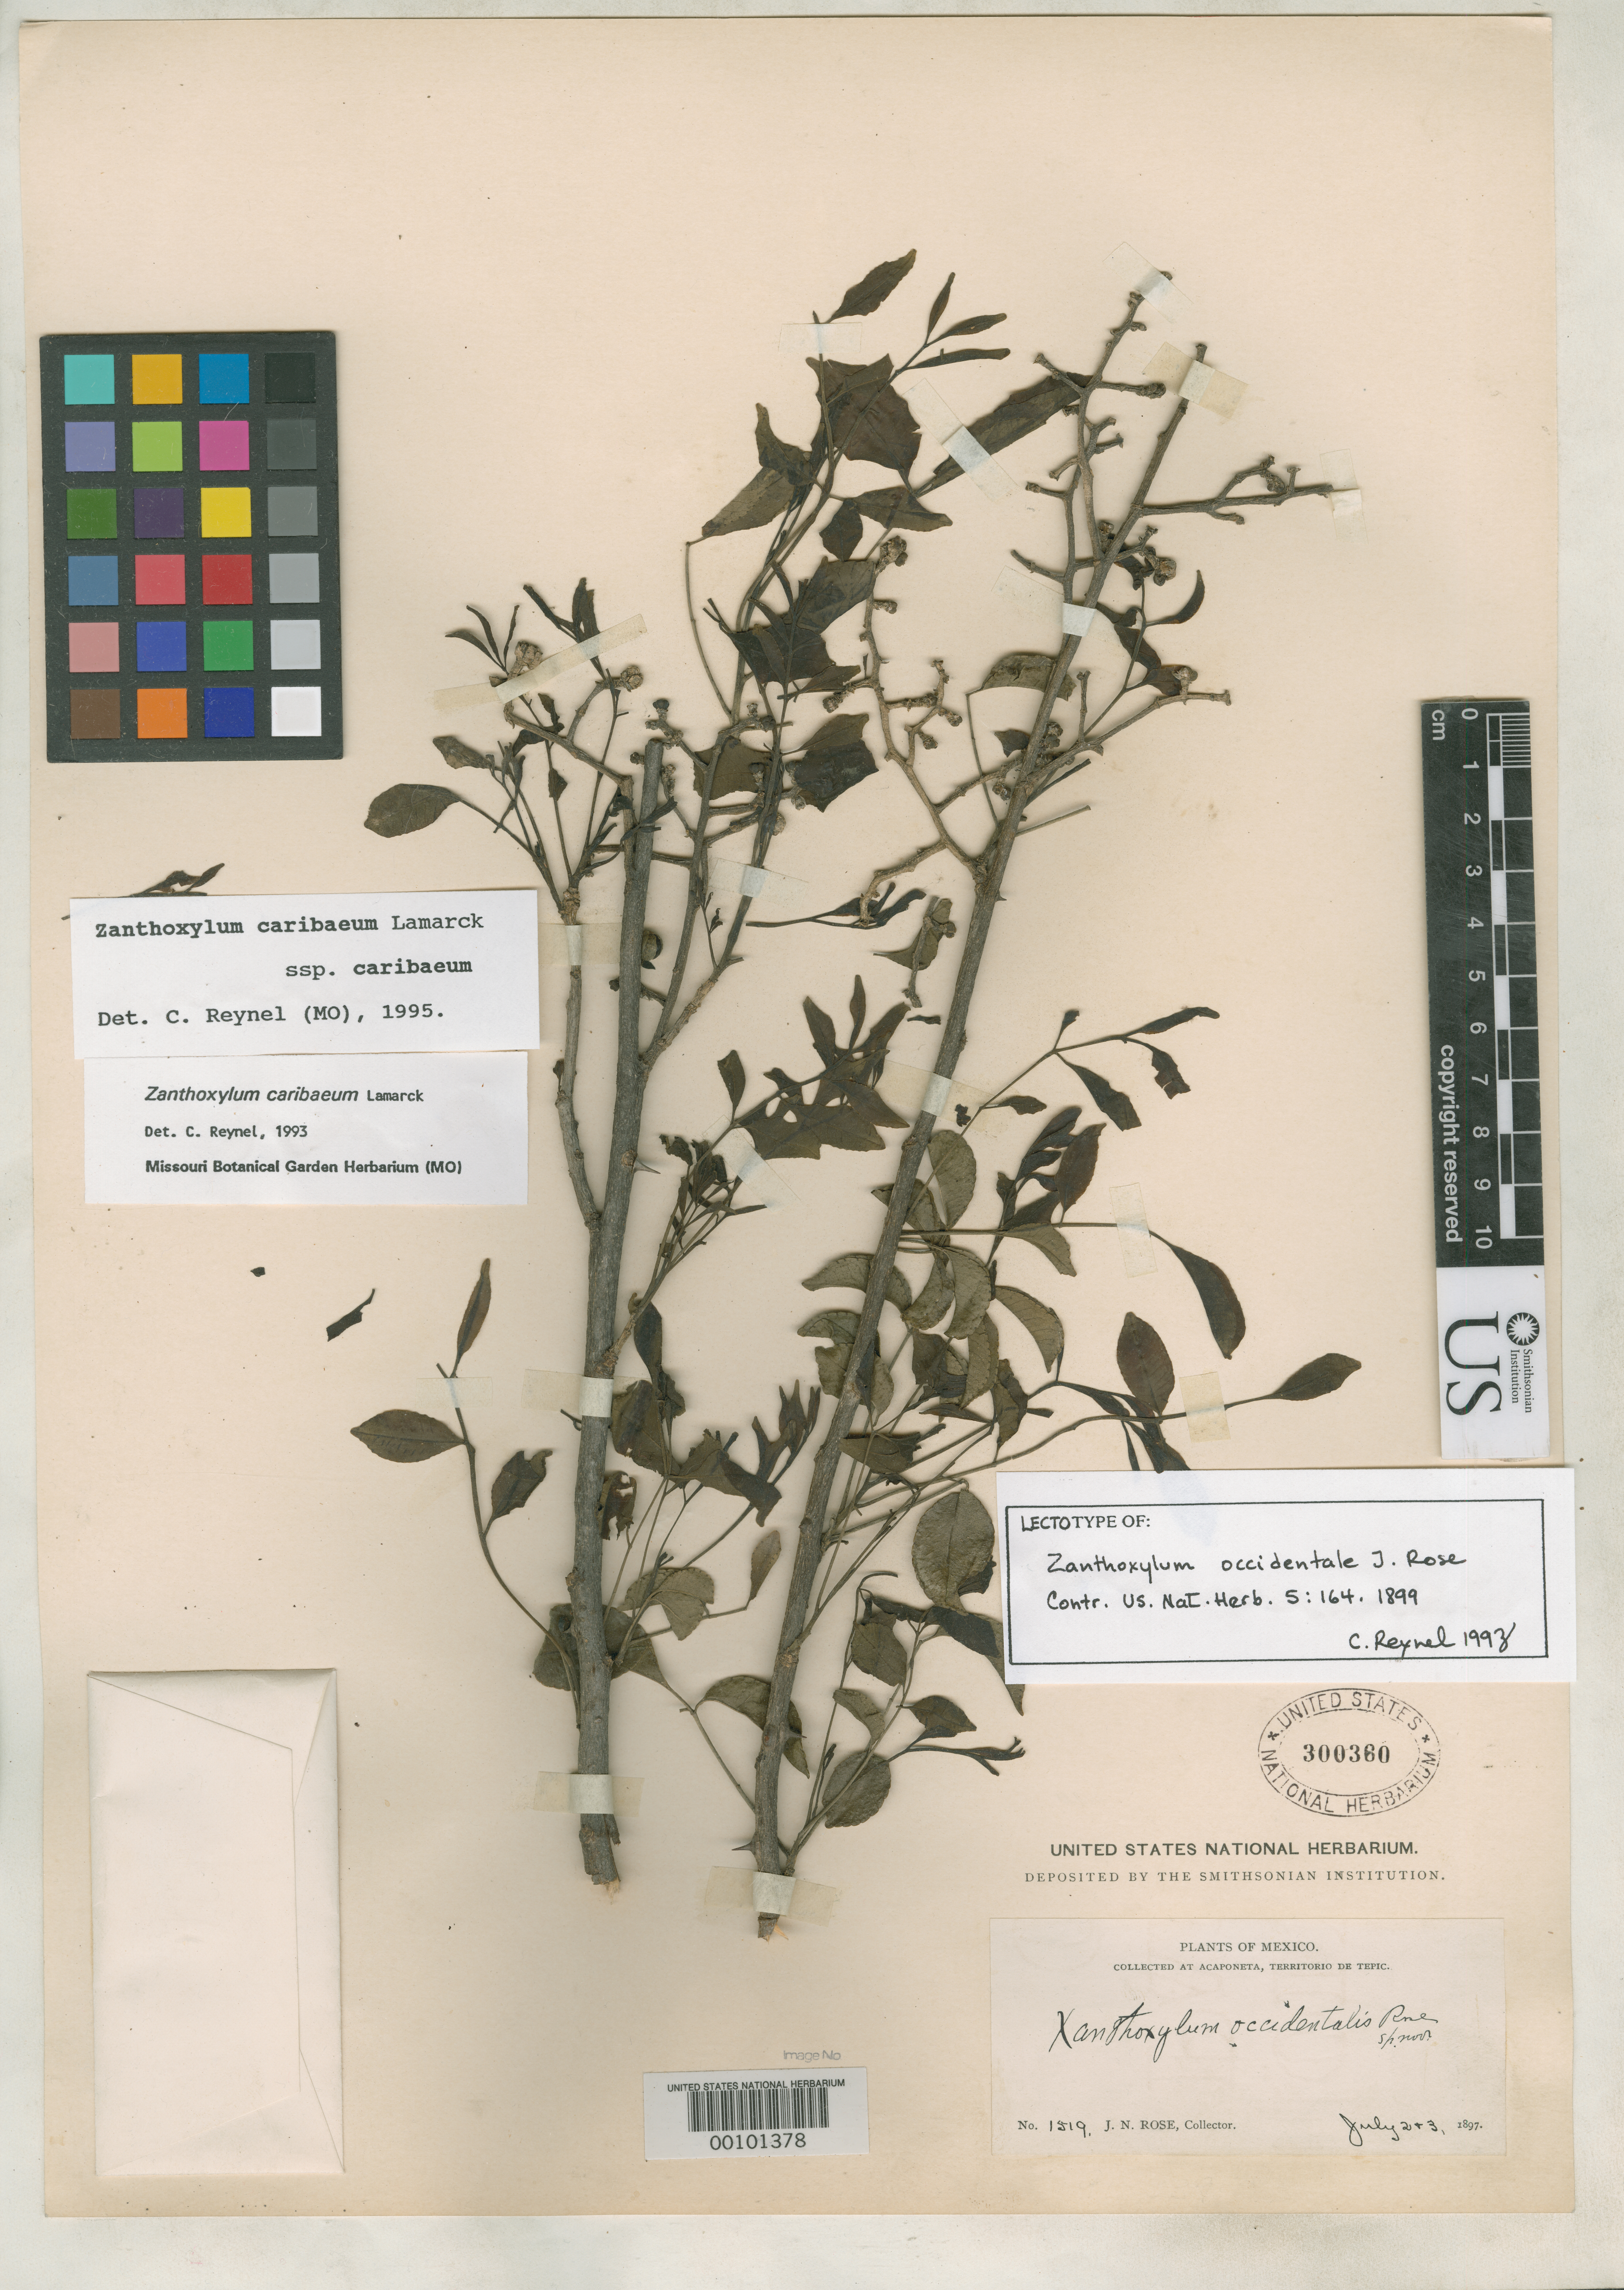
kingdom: Plantae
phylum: Tracheophyta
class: Magnoliopsida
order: Sapindales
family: Rutaceae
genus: Zanthoxylum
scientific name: Zanthoxylum occidentale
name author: Rose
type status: Type Collection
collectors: J. N. Rose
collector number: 1519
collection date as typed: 02 Jul 1897 and 03 Jul 1897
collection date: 1897-07-02,1897-07-03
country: Mexico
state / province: Nayarit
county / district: Tepic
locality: Acaponeta, Tepic Territory.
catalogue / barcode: US 300360